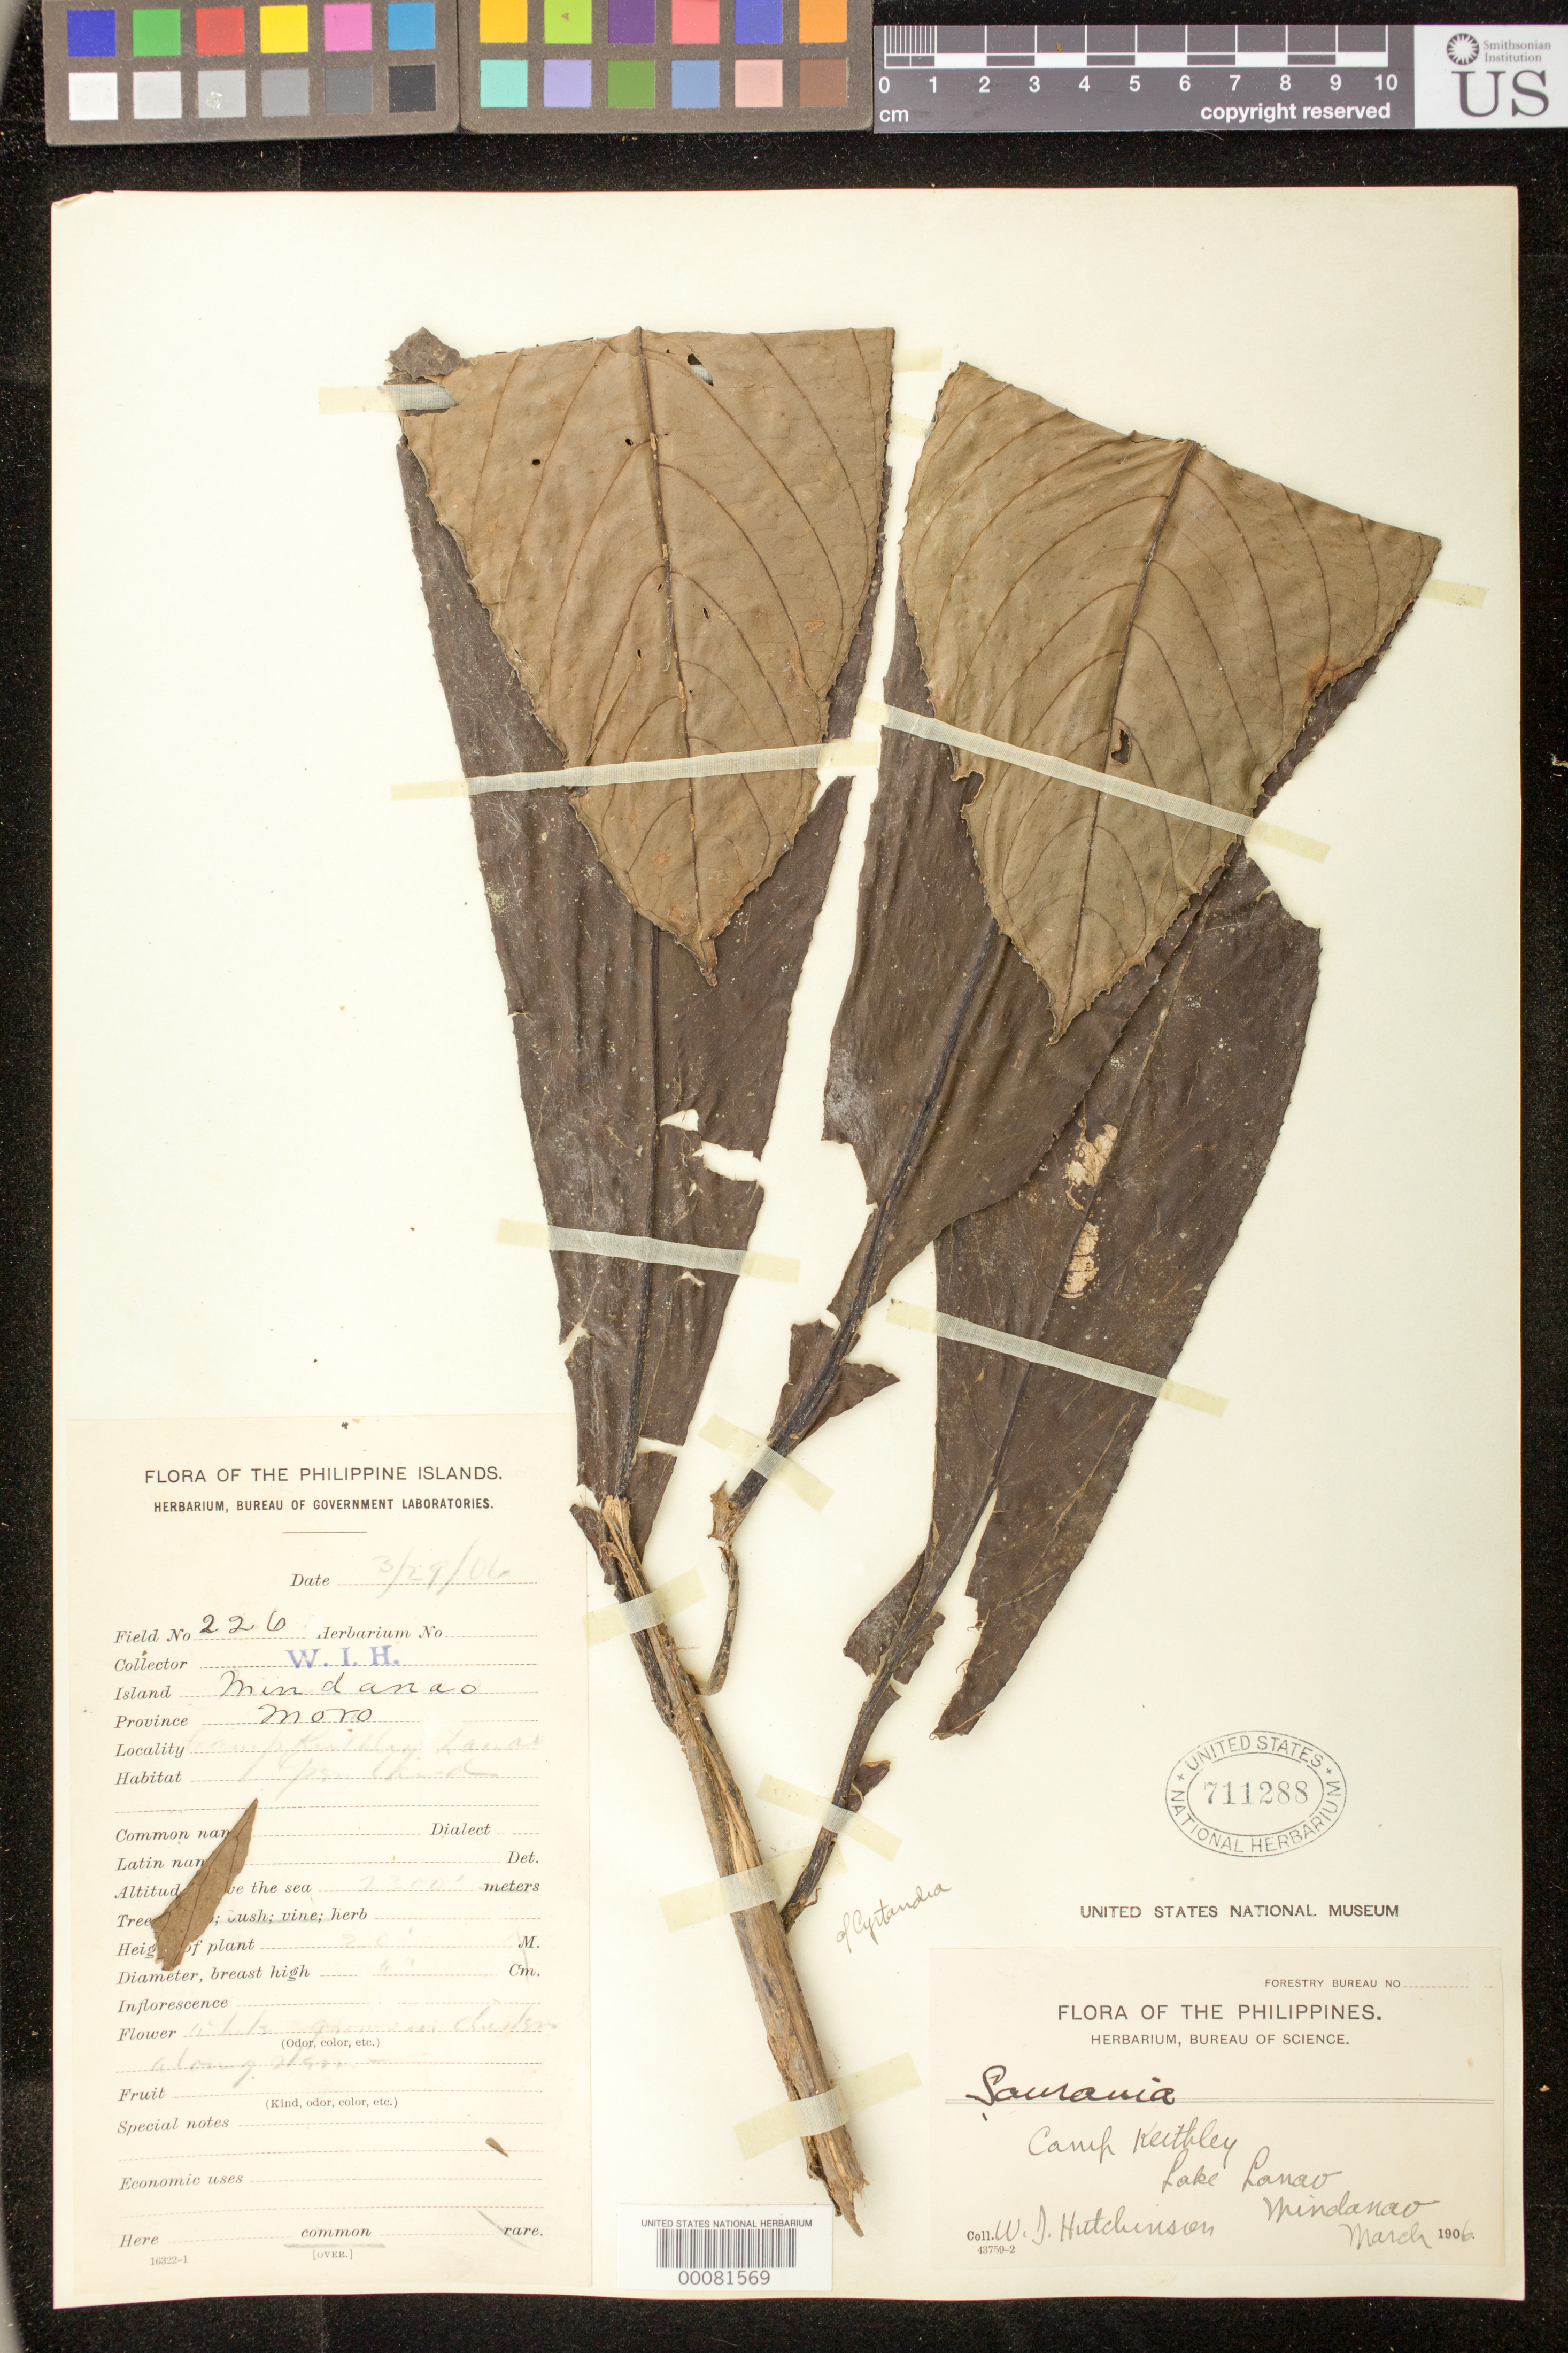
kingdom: Plantae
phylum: Tracheophyta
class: Magnoliopsida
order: Lamiales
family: Gesneriaceae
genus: Cyrtandra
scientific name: Cyrtandra sp.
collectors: W. I. Hutchinson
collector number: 226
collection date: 1906-03-29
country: Philippines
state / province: Muslim Mindanao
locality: Camp Keithley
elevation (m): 701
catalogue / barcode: US 711288